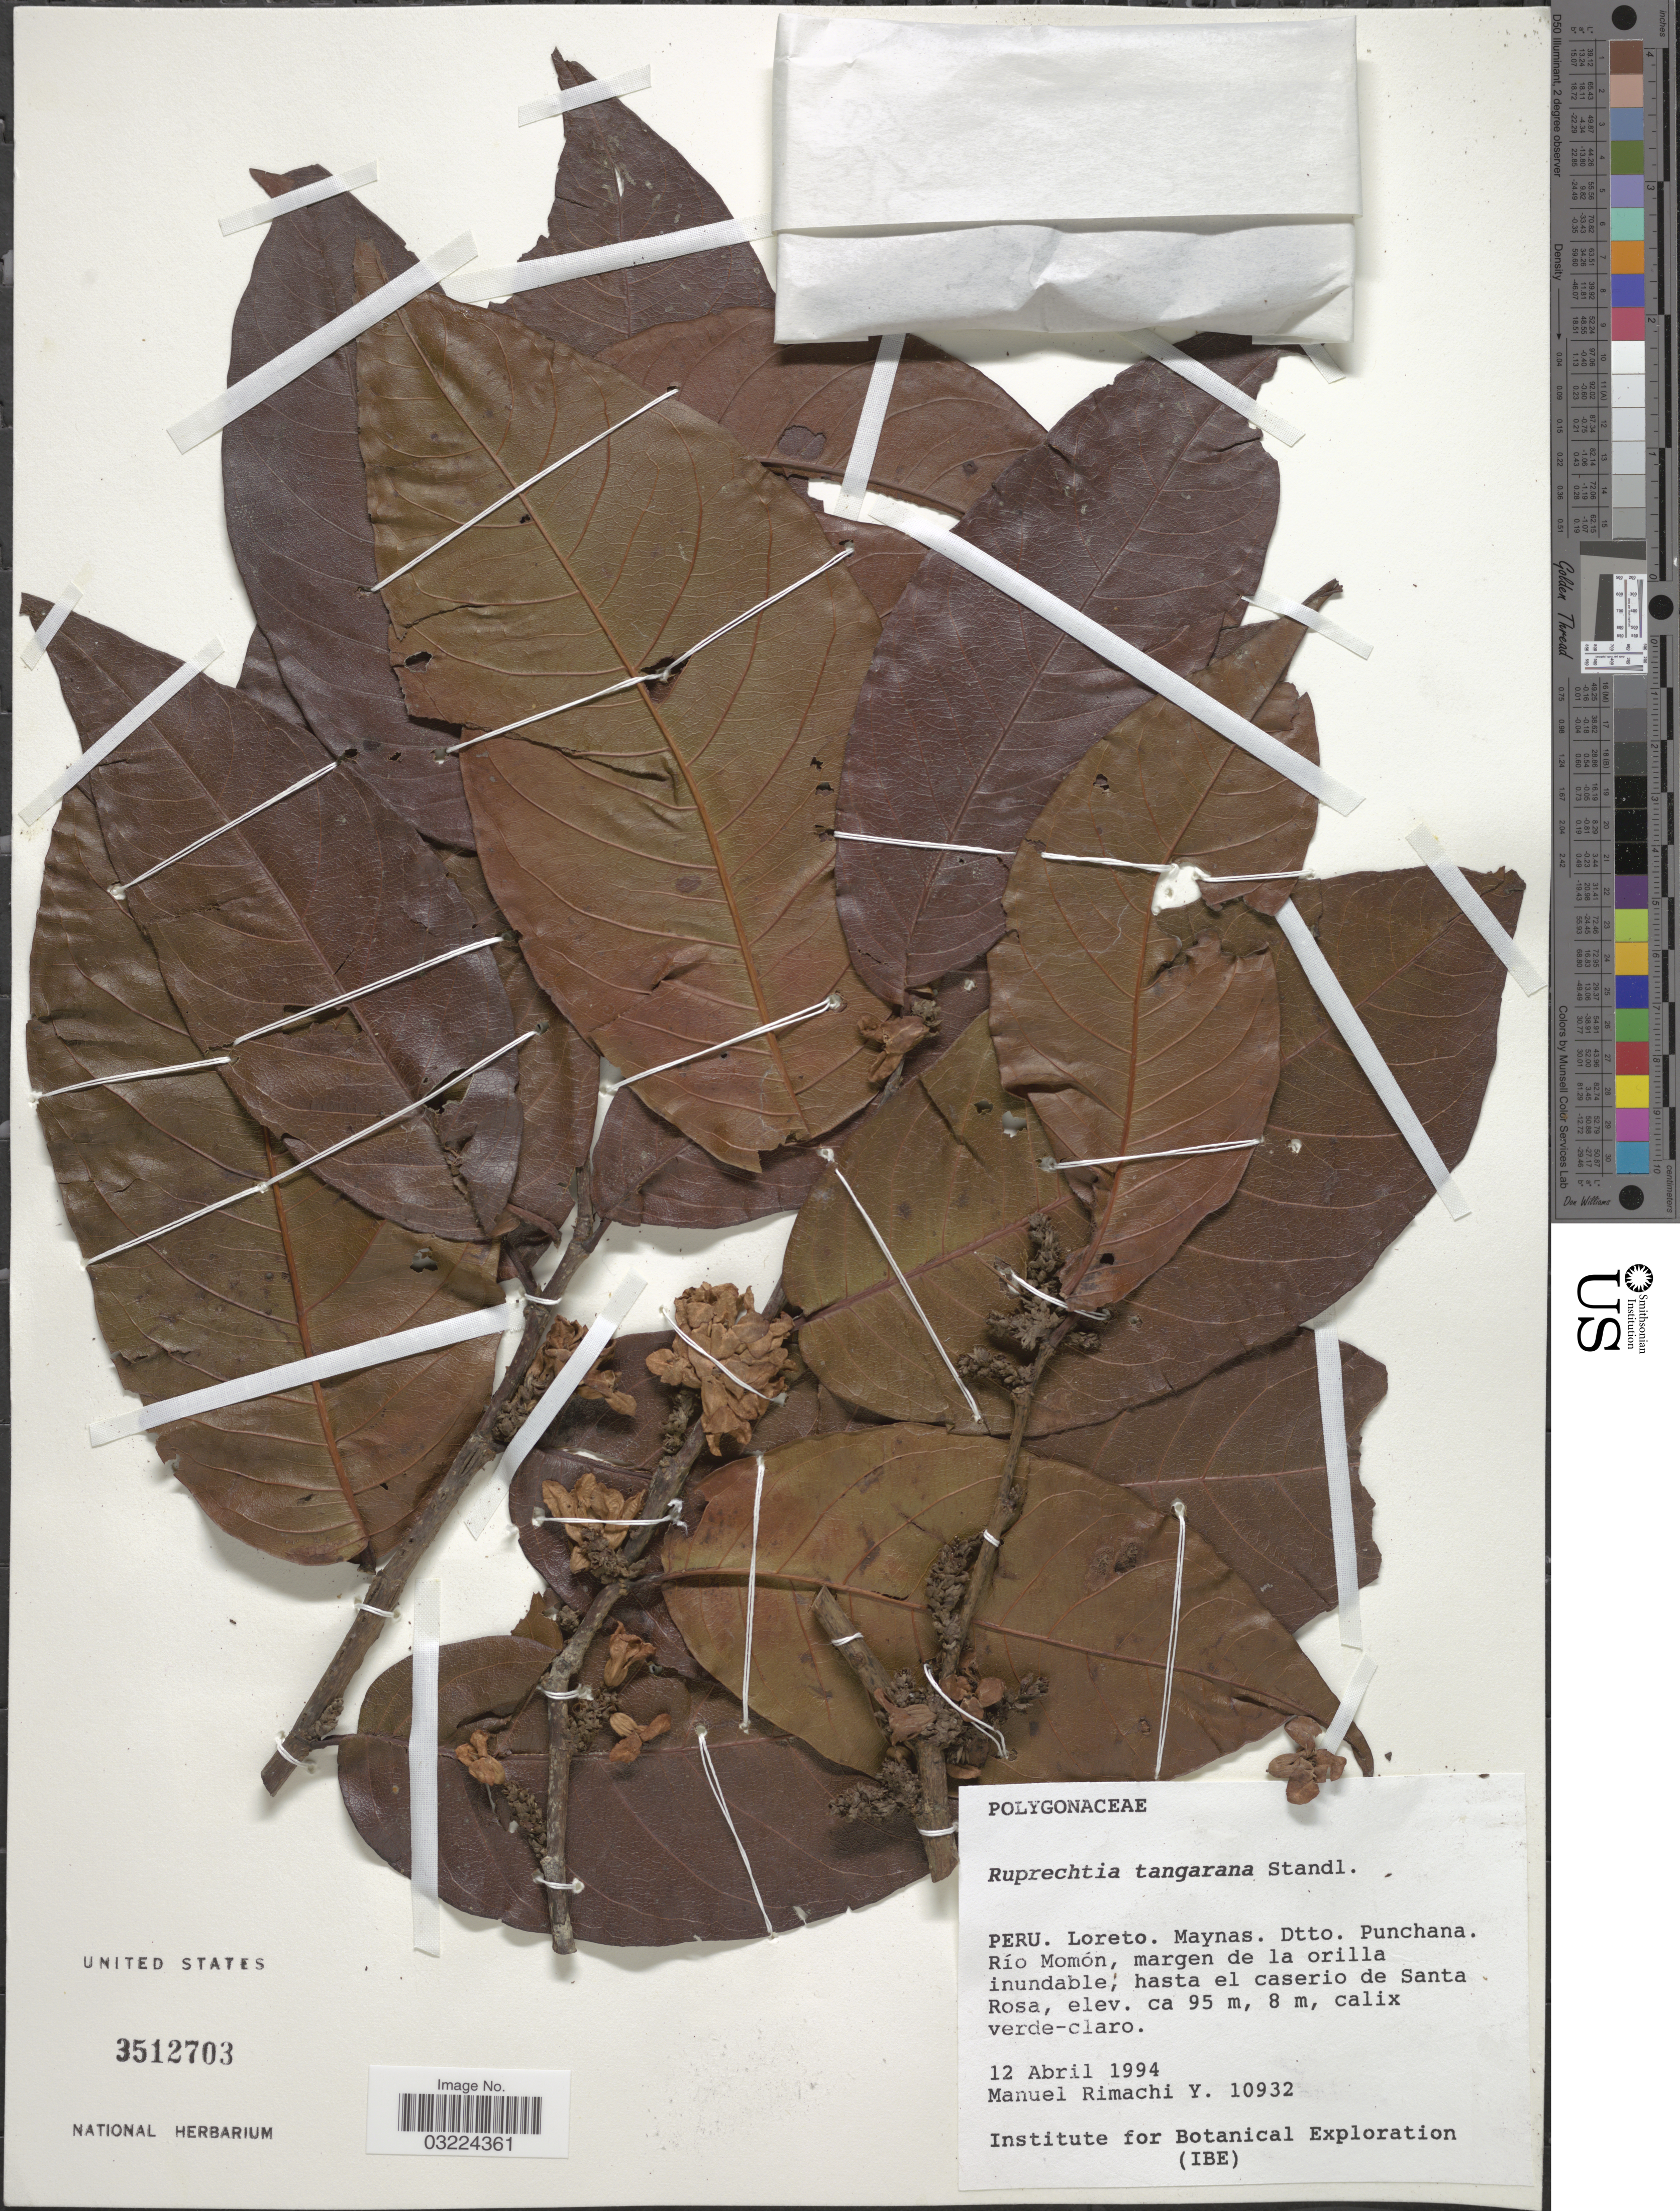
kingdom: Plantae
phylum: Tracheophyta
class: Magnoliopsida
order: Caryophyllales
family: Polygonaceae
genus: Ruprechtia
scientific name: Ruprechtia tangarana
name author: Standl.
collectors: M. Rimachi Y.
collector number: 10932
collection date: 1994-04-12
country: Peru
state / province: Loreto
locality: Maynas. Dtto. Punchana. Río Momón, margen de la orilla inundable; hasta el caserio de Santa Rosa.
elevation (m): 95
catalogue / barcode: US 3512703